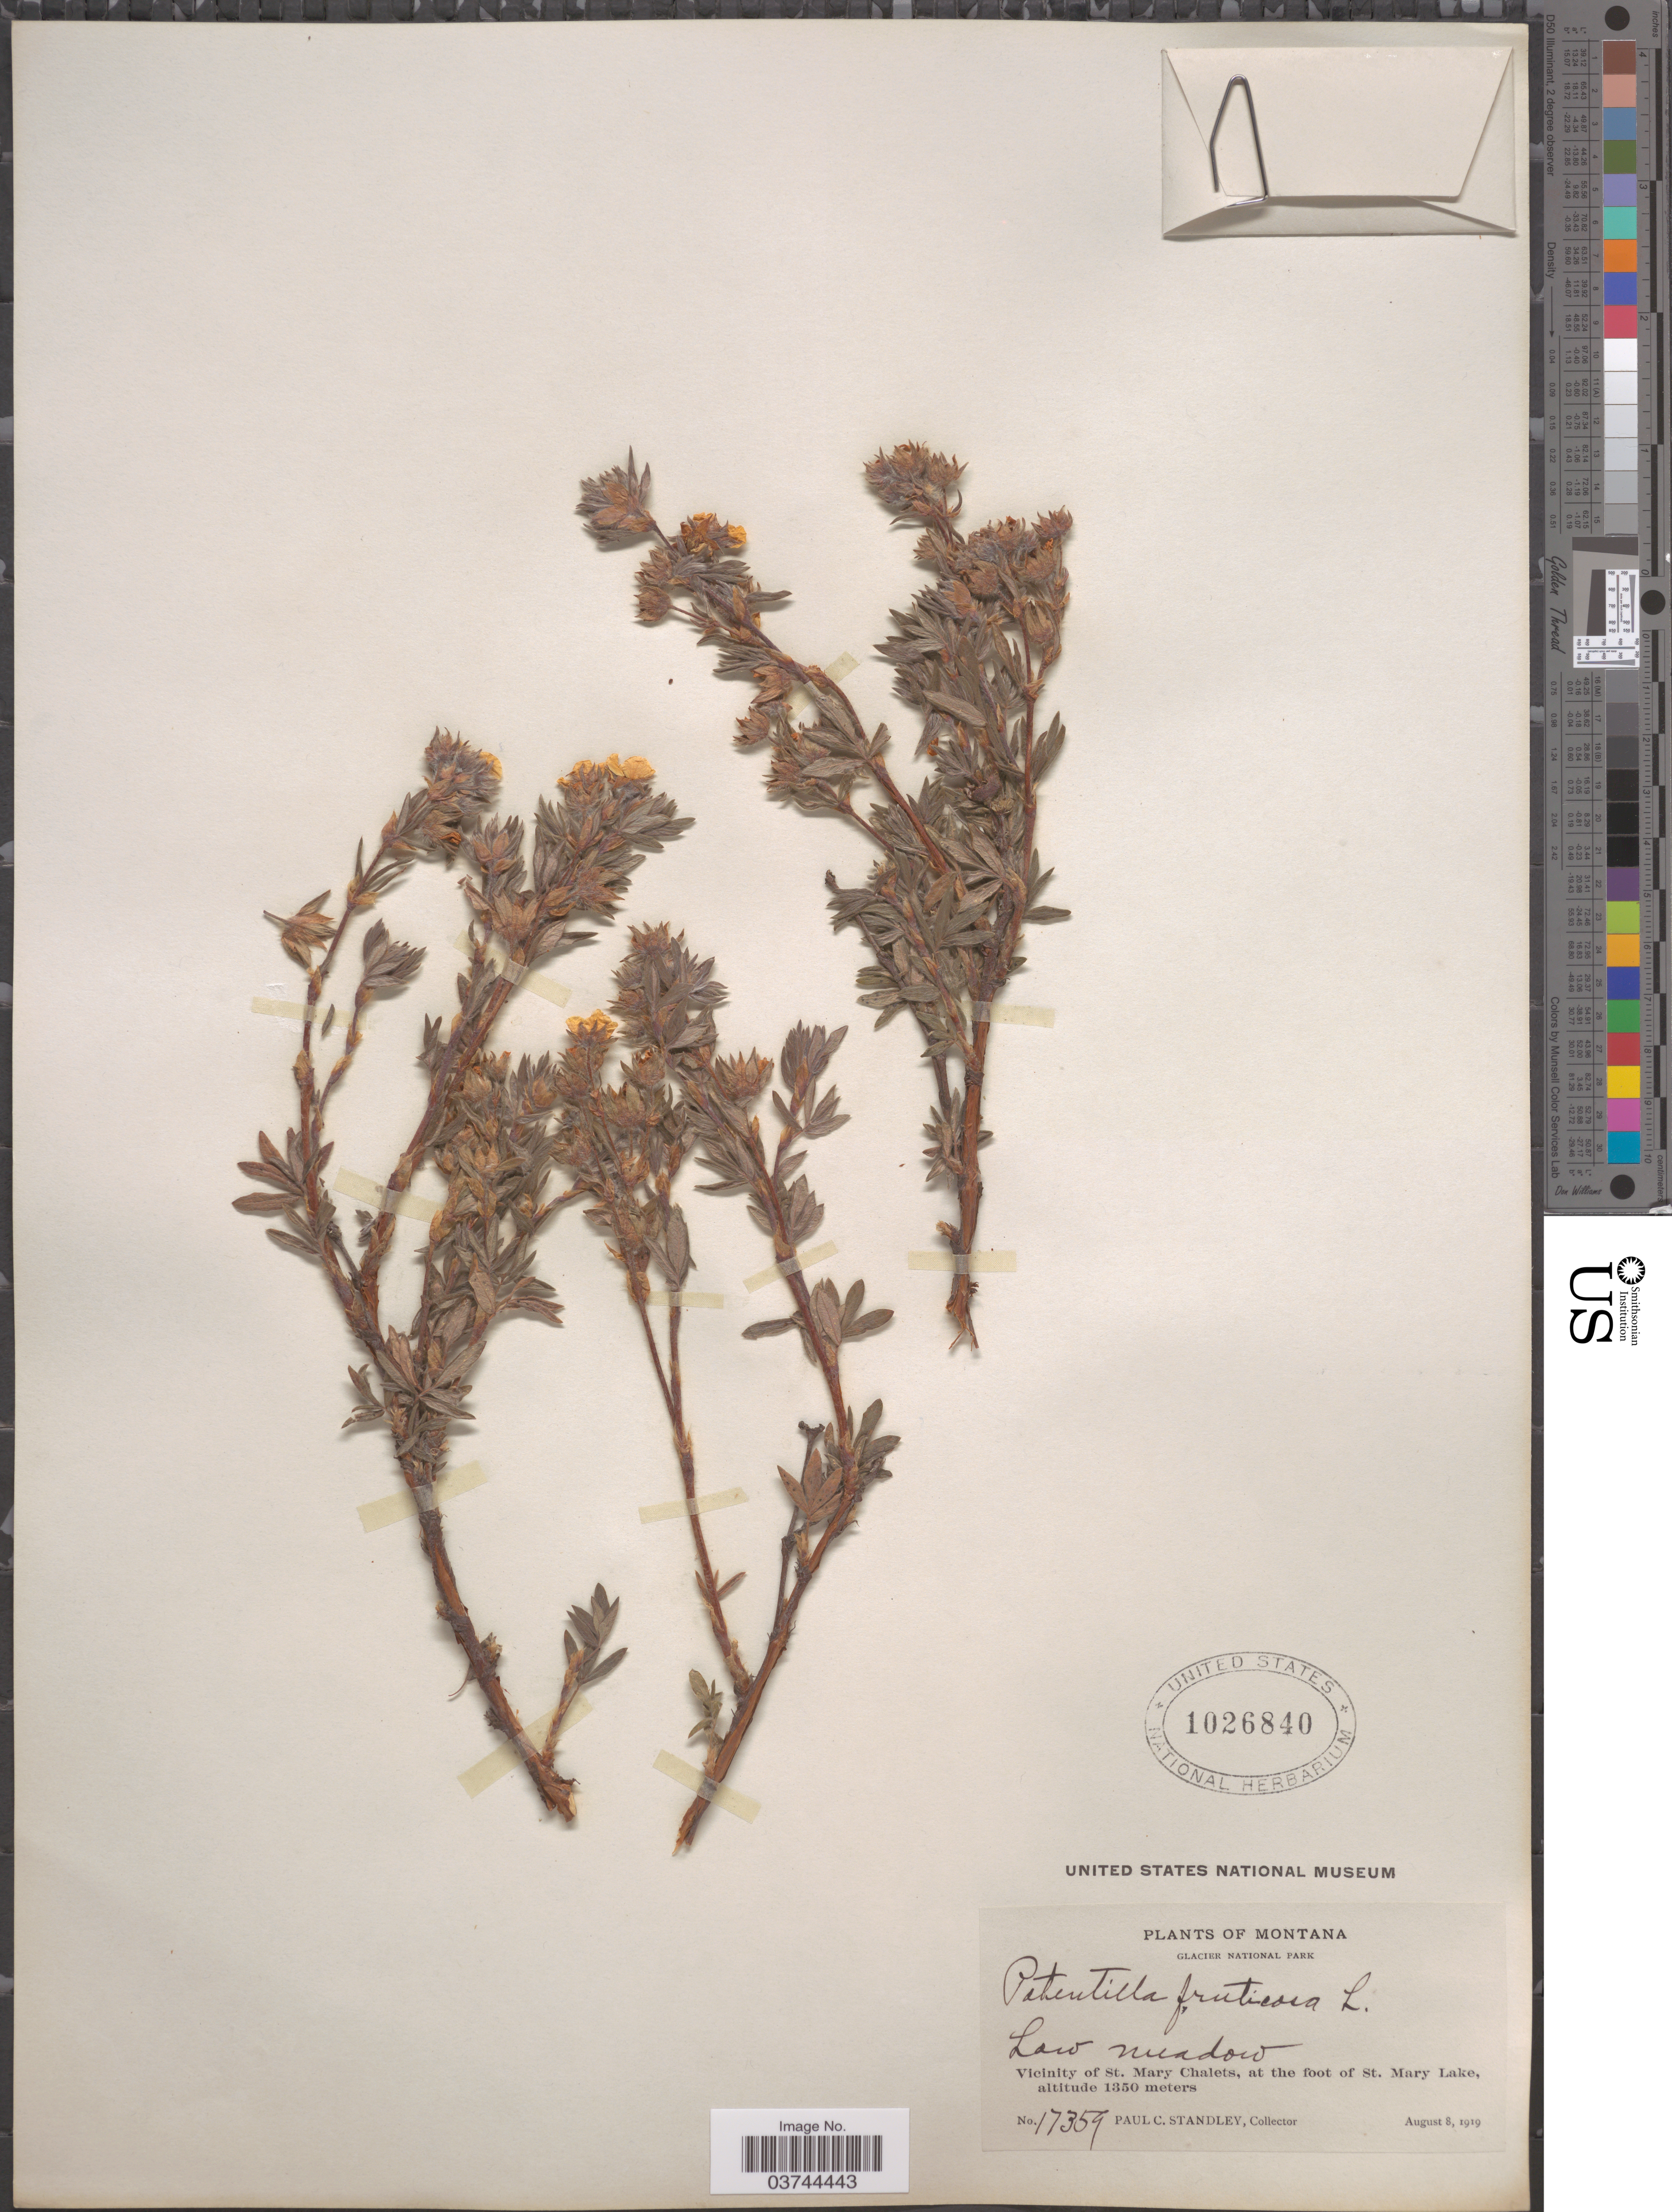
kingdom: Plantae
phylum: Tracheophyta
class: Magnoliopsida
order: Rosales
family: Rosaceae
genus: Dasiphora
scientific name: Dasiphora fruticosa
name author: (L.) Rydb.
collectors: P. C. Standley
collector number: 17359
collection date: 1919-08-08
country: United States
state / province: Montana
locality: Glacier National Park. Low meadow. Vicinity of St. Mary Chalets, at the foot of St. Mary Lake.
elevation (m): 1350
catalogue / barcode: US 1026840